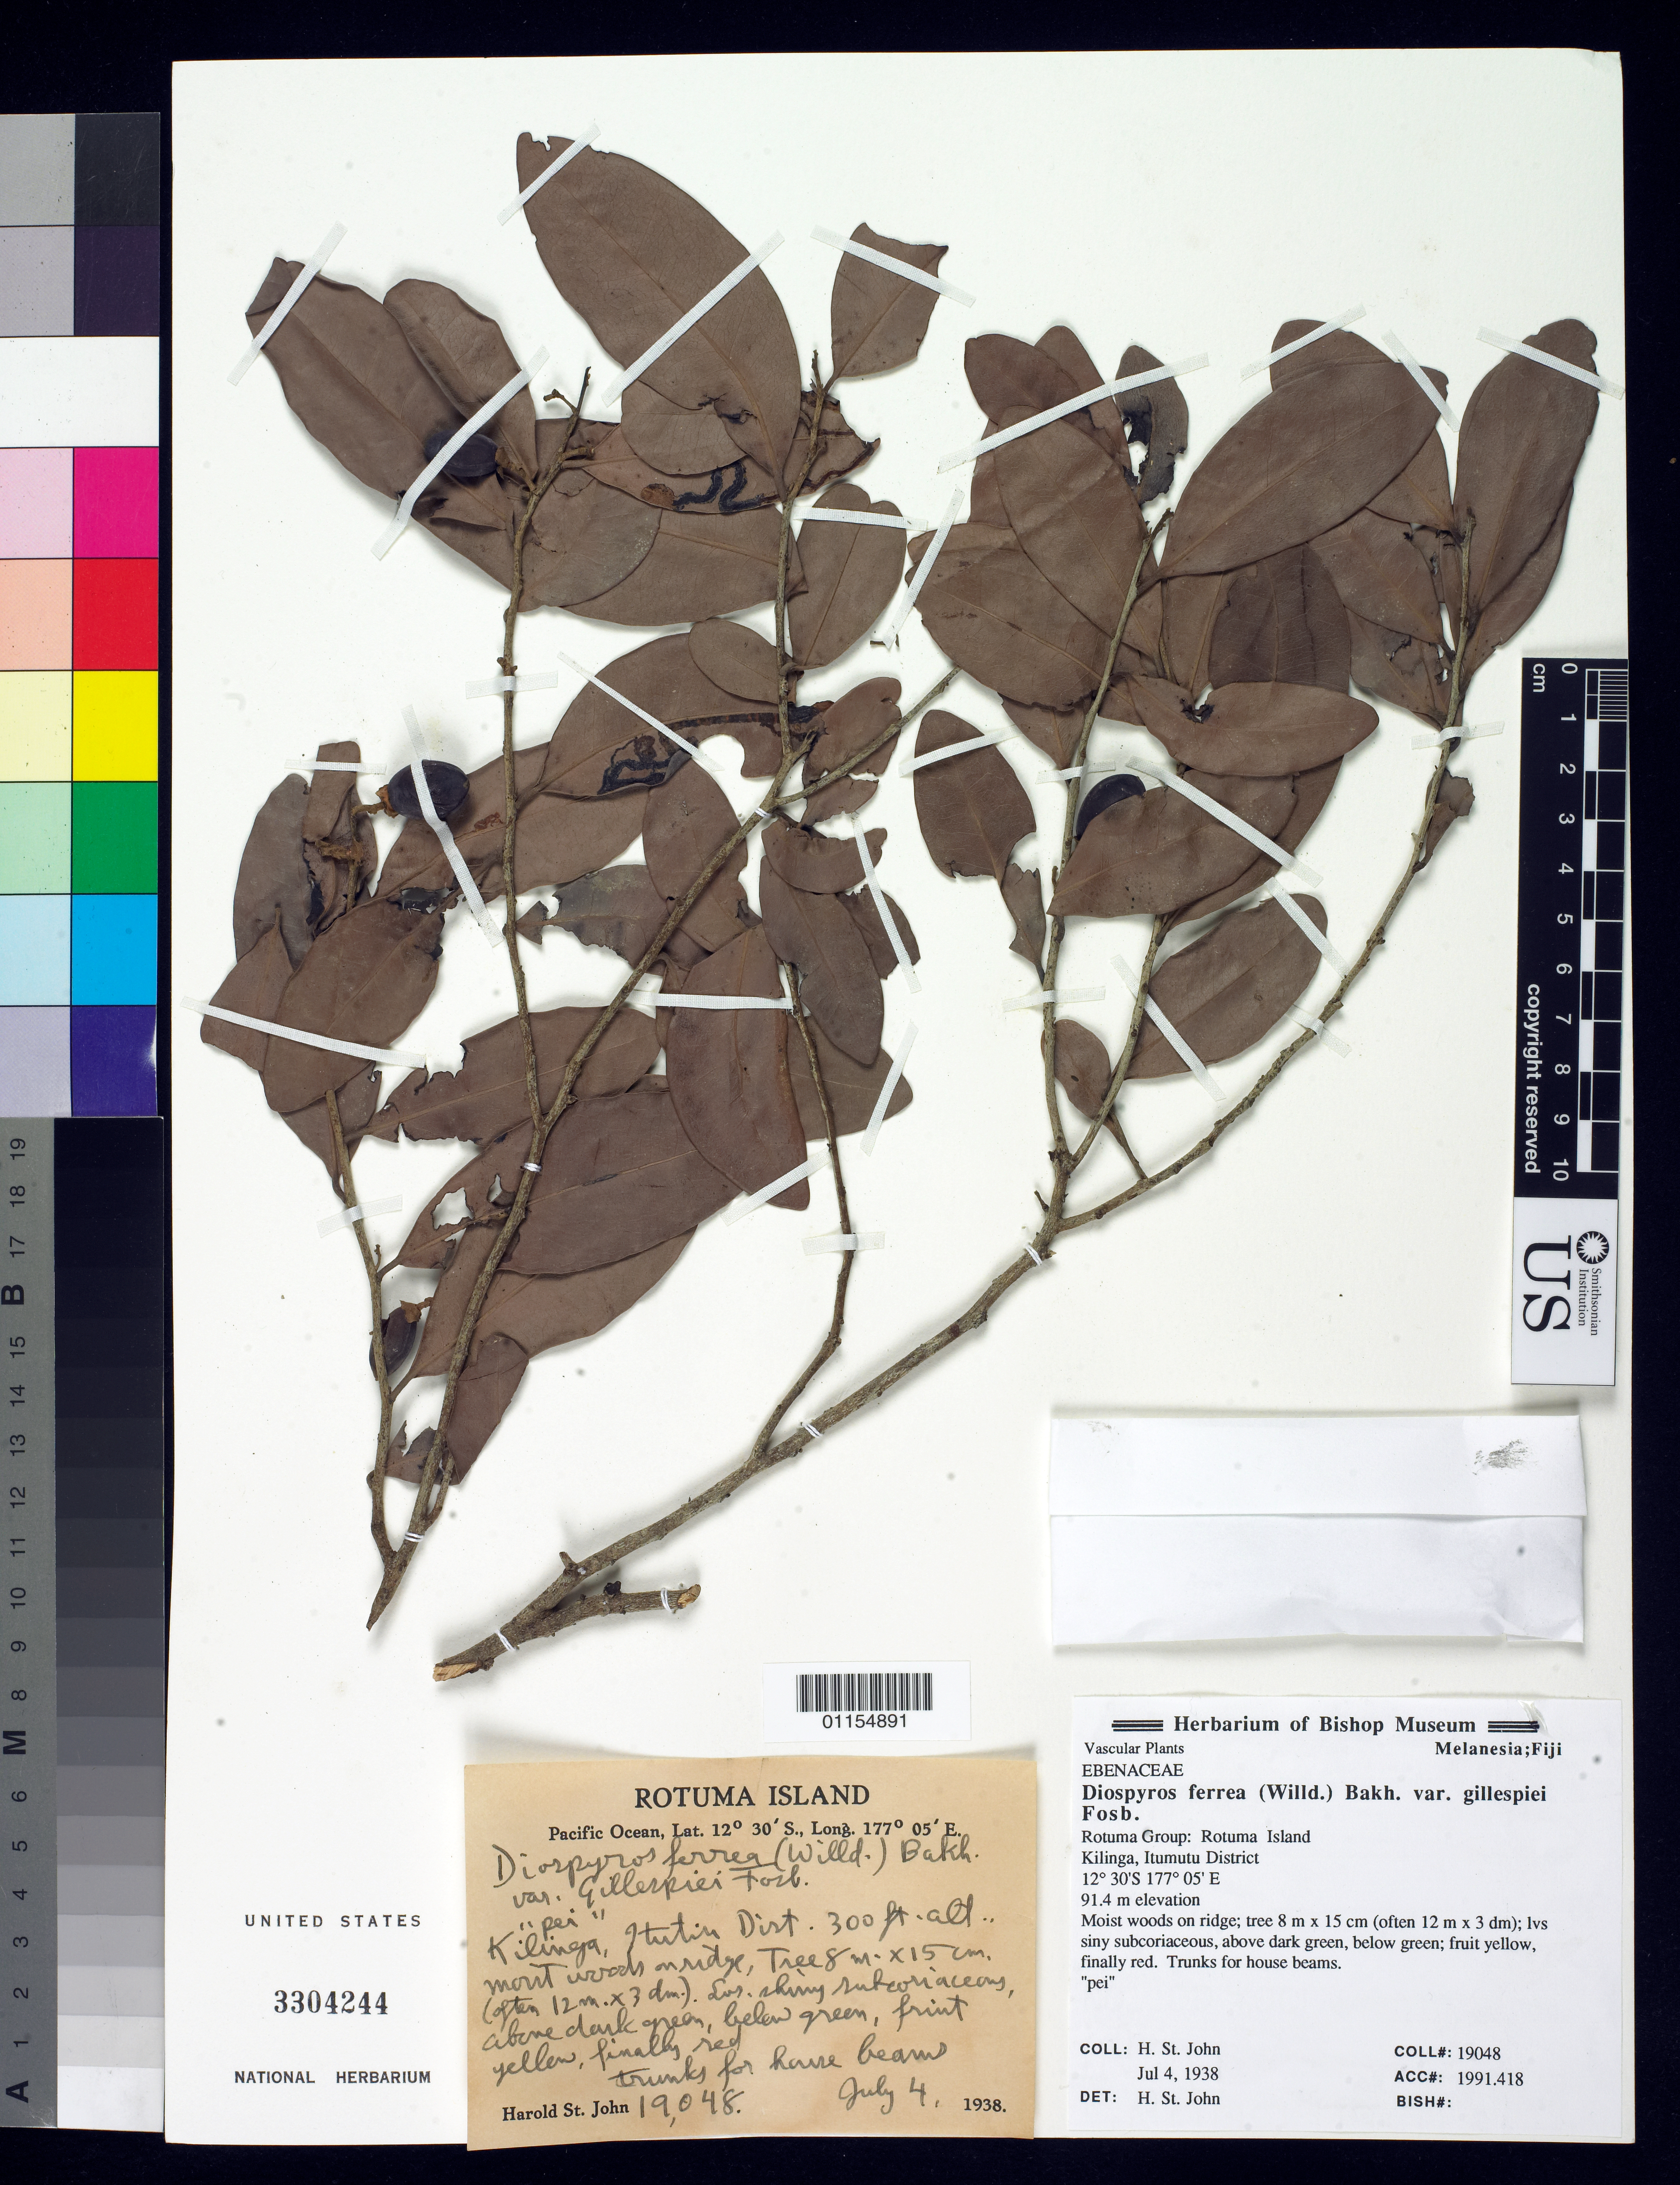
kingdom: Plantae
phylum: Tracheophyta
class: Magnoliopsida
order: Ericales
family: Ebenaceae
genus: Diospyros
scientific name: Diospyros ferrea var. gillespiei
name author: Fosberg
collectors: H. St. John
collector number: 19048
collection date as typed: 04 Jul 1938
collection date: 1938-07-04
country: Fiji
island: Rotuma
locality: kilinga, Itutiu Dist.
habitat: Moist woods on ridge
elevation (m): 91.4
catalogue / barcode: US 3304244